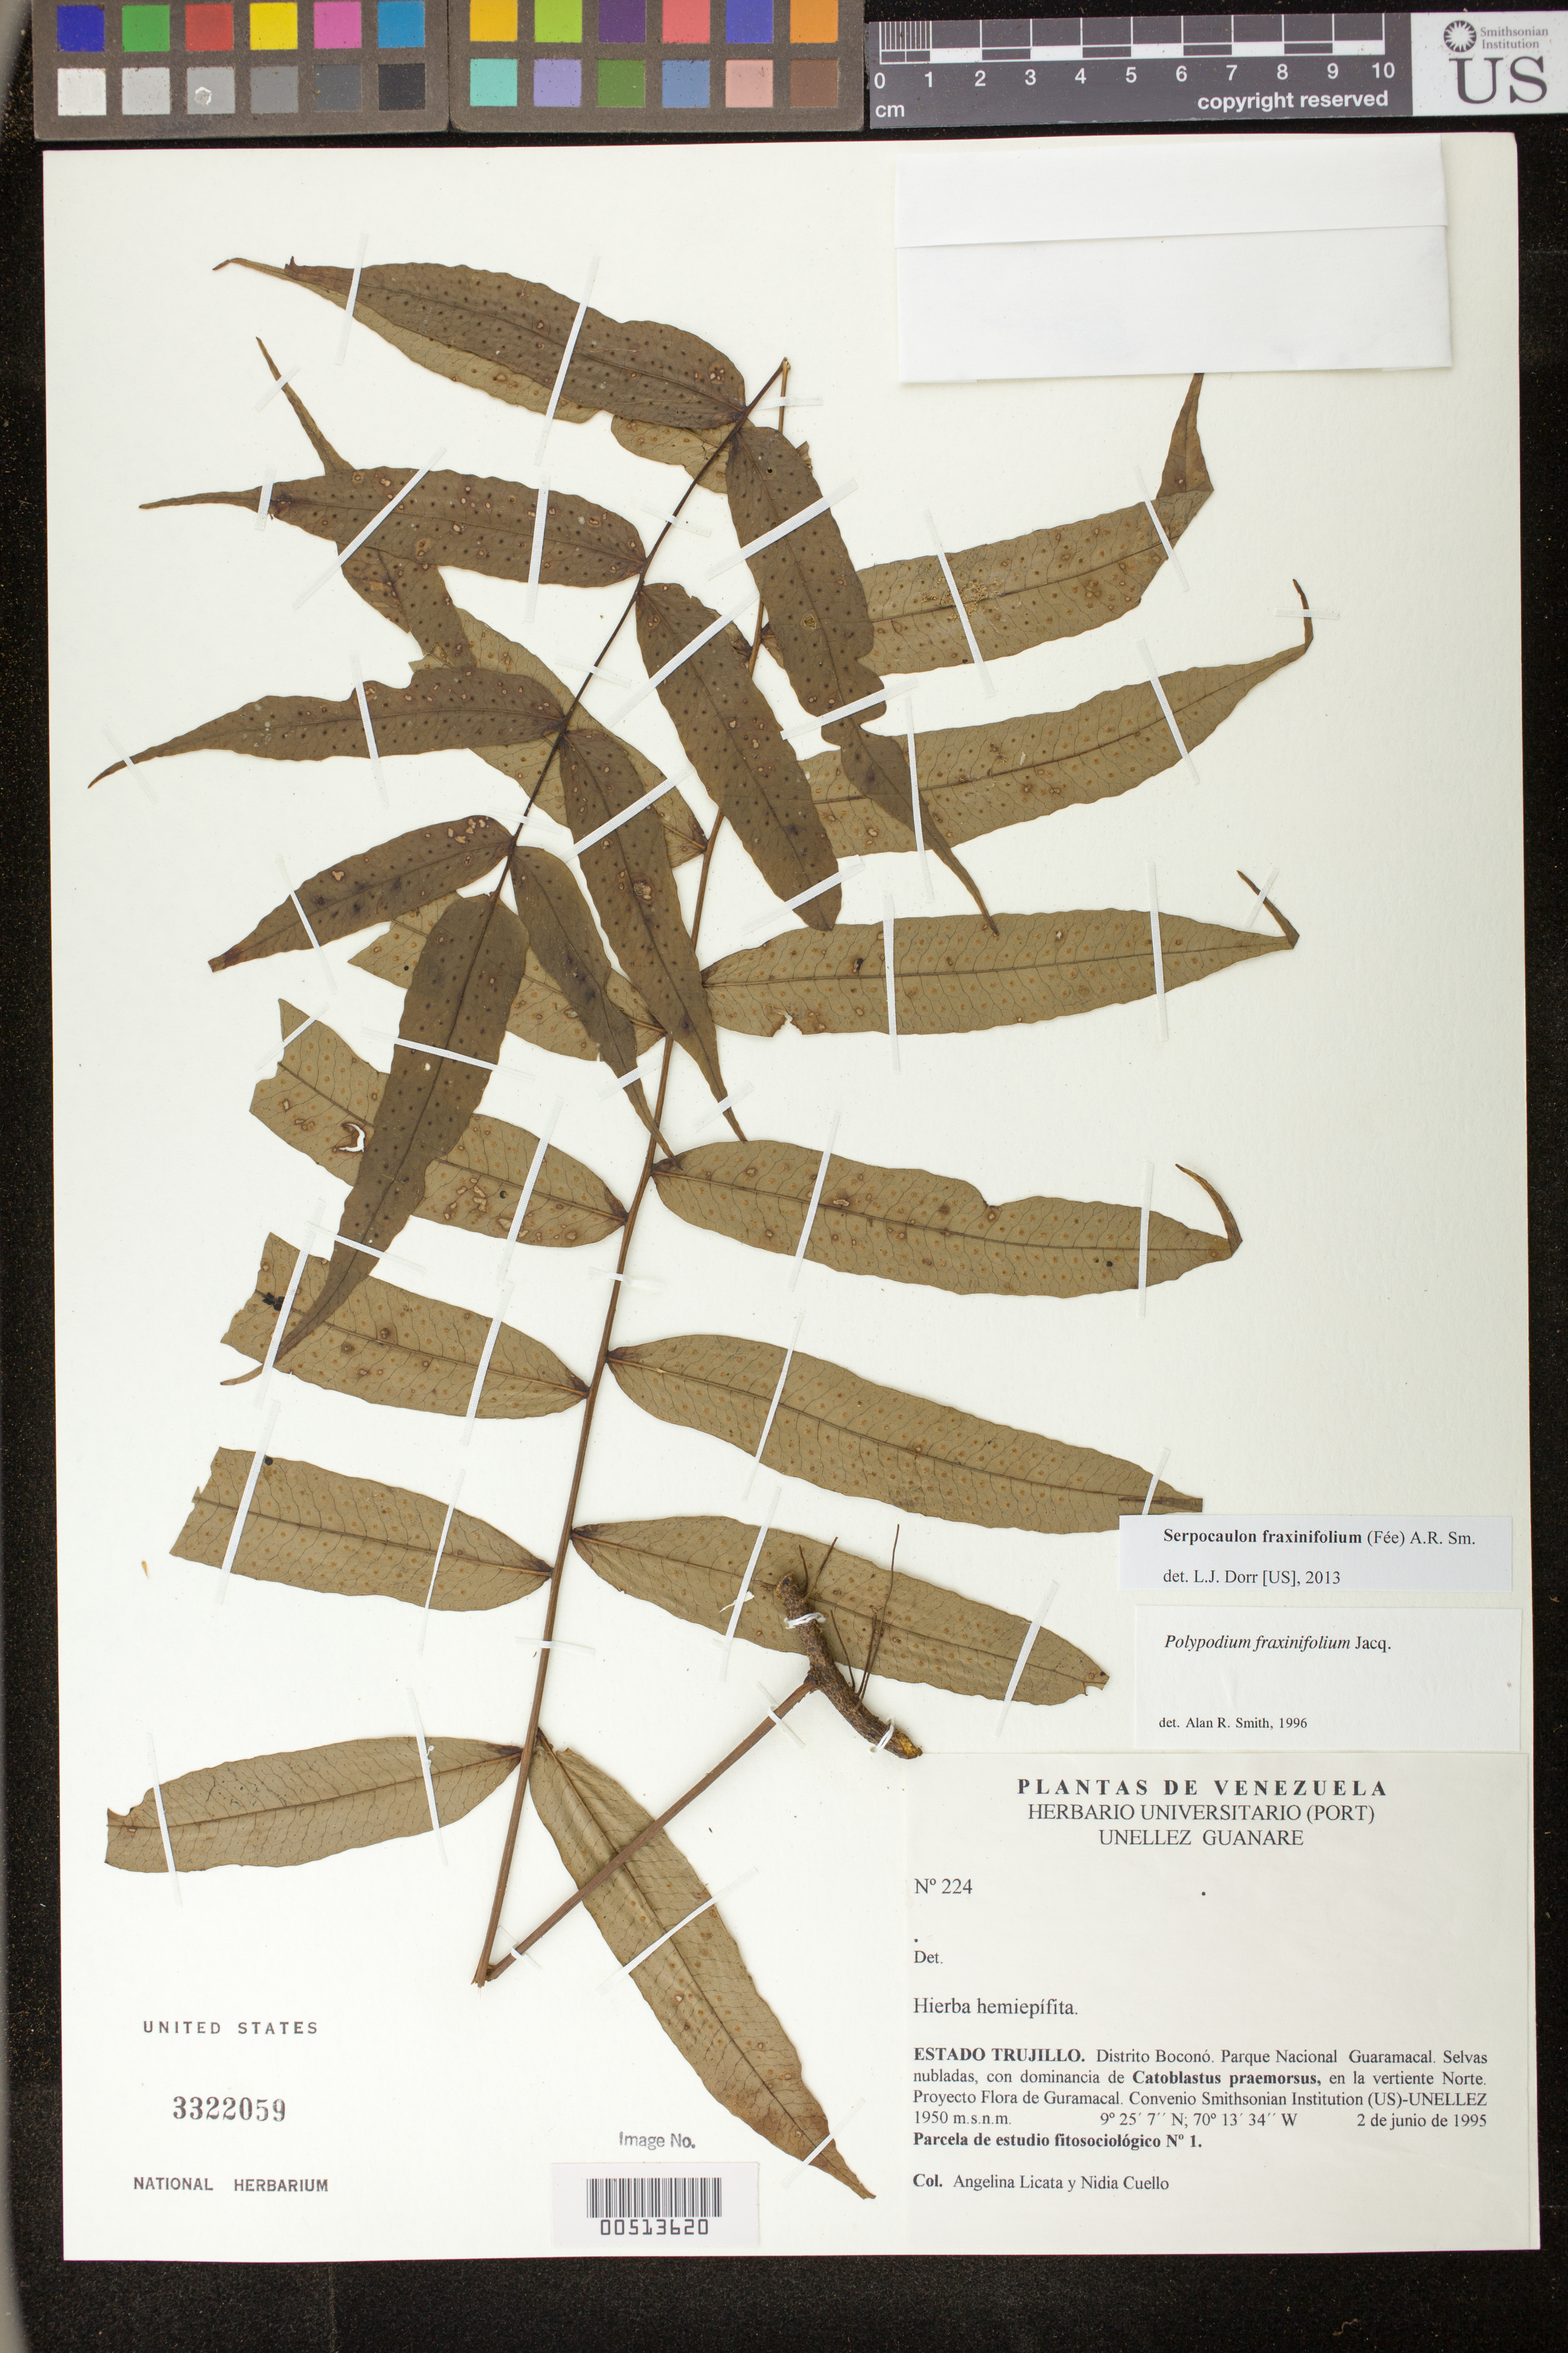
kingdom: Plantae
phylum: Tracheophyta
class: Polypodiopsida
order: Polypodiales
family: Polypodiaceae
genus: Serpocaulon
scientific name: Serpocaulon fraxinifolium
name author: (Jacq.) A.R. Sm.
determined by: Dorr, L. J., (BOT), Smithsonian Institution - National Museum of Natural History (UNITED STATES)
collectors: A. Licata & N. L. Cuello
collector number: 224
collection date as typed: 02 Jun 1995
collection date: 1995-06-02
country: Venezuela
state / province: Trujillo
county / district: Boconó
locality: Parque Nacional Guaramacal, vertiente N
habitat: Selvas nubladas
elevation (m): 1950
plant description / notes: PORT, UC, US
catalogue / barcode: US 3322059